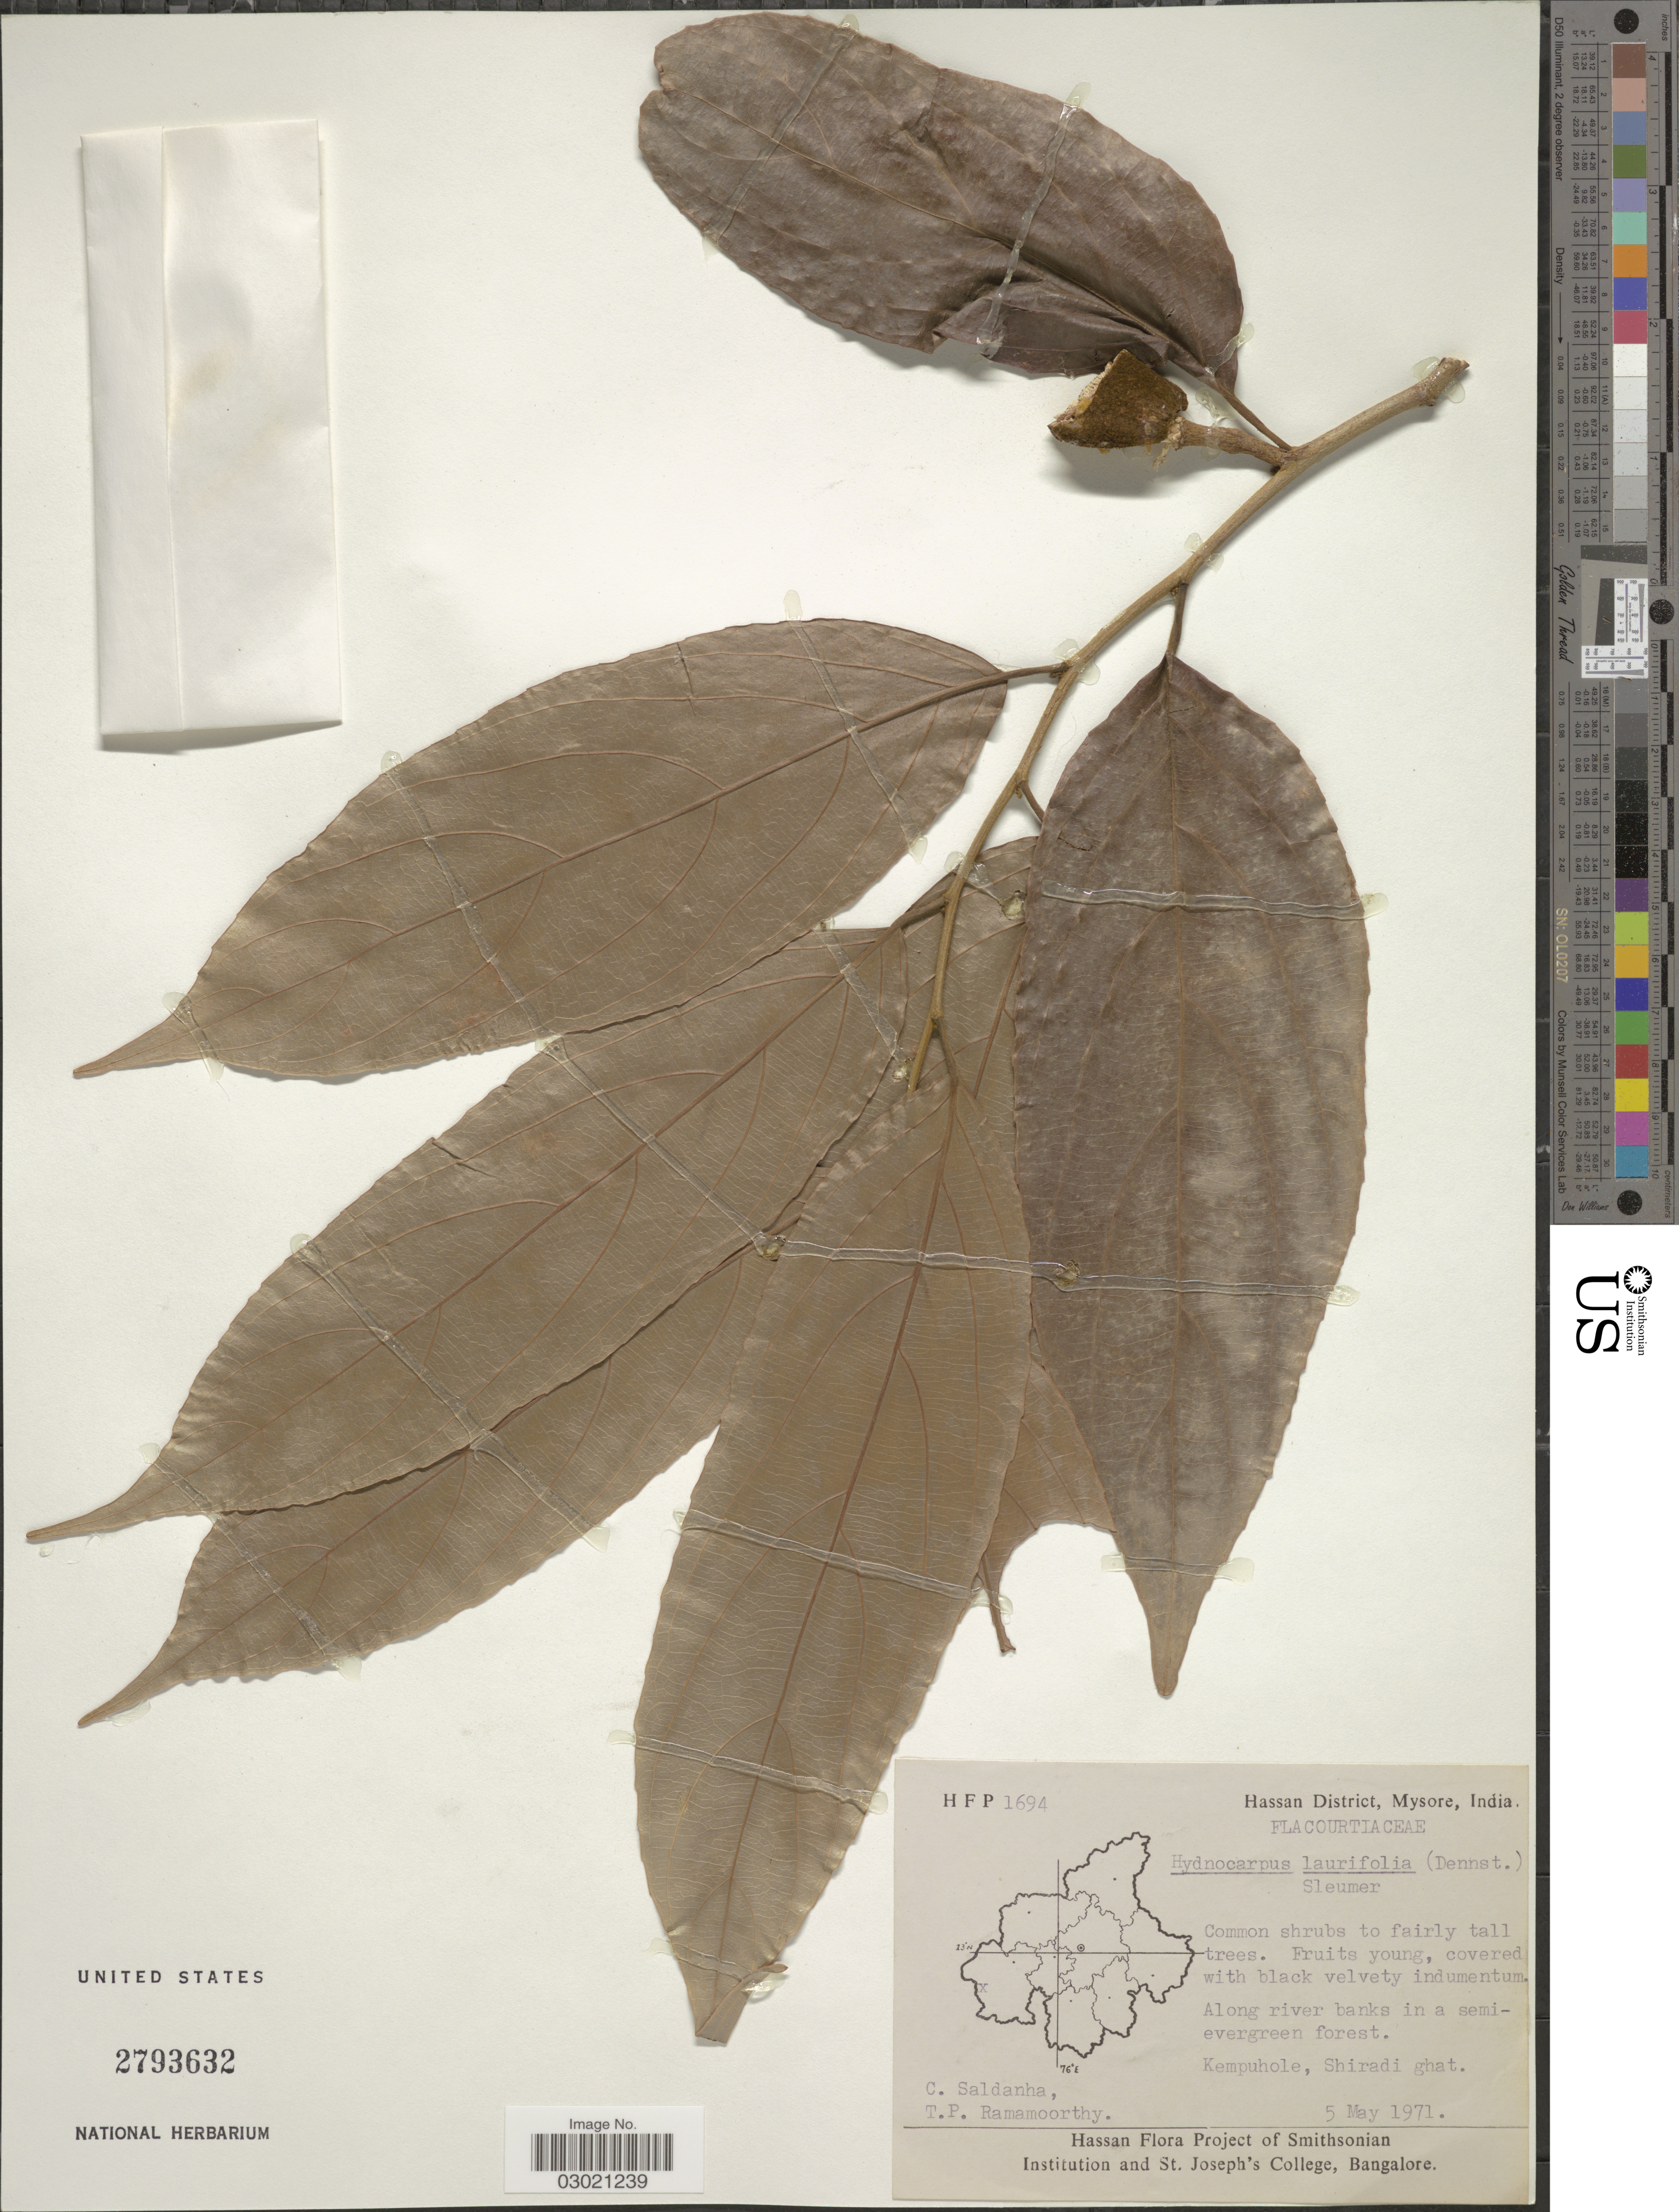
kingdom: Plantae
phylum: Tracheophyta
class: Magnoliopsida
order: Malpighiales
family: Achariaceae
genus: Hydnocarpus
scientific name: Hydnocarpus wightianus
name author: Blume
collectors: C. Saldanha & T. P. Ramamoorthy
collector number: HFP1694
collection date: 1971-05-05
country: India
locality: Hassan District, Mysore, Kempuhole, Shiradi ghat.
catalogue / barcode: US 2793632